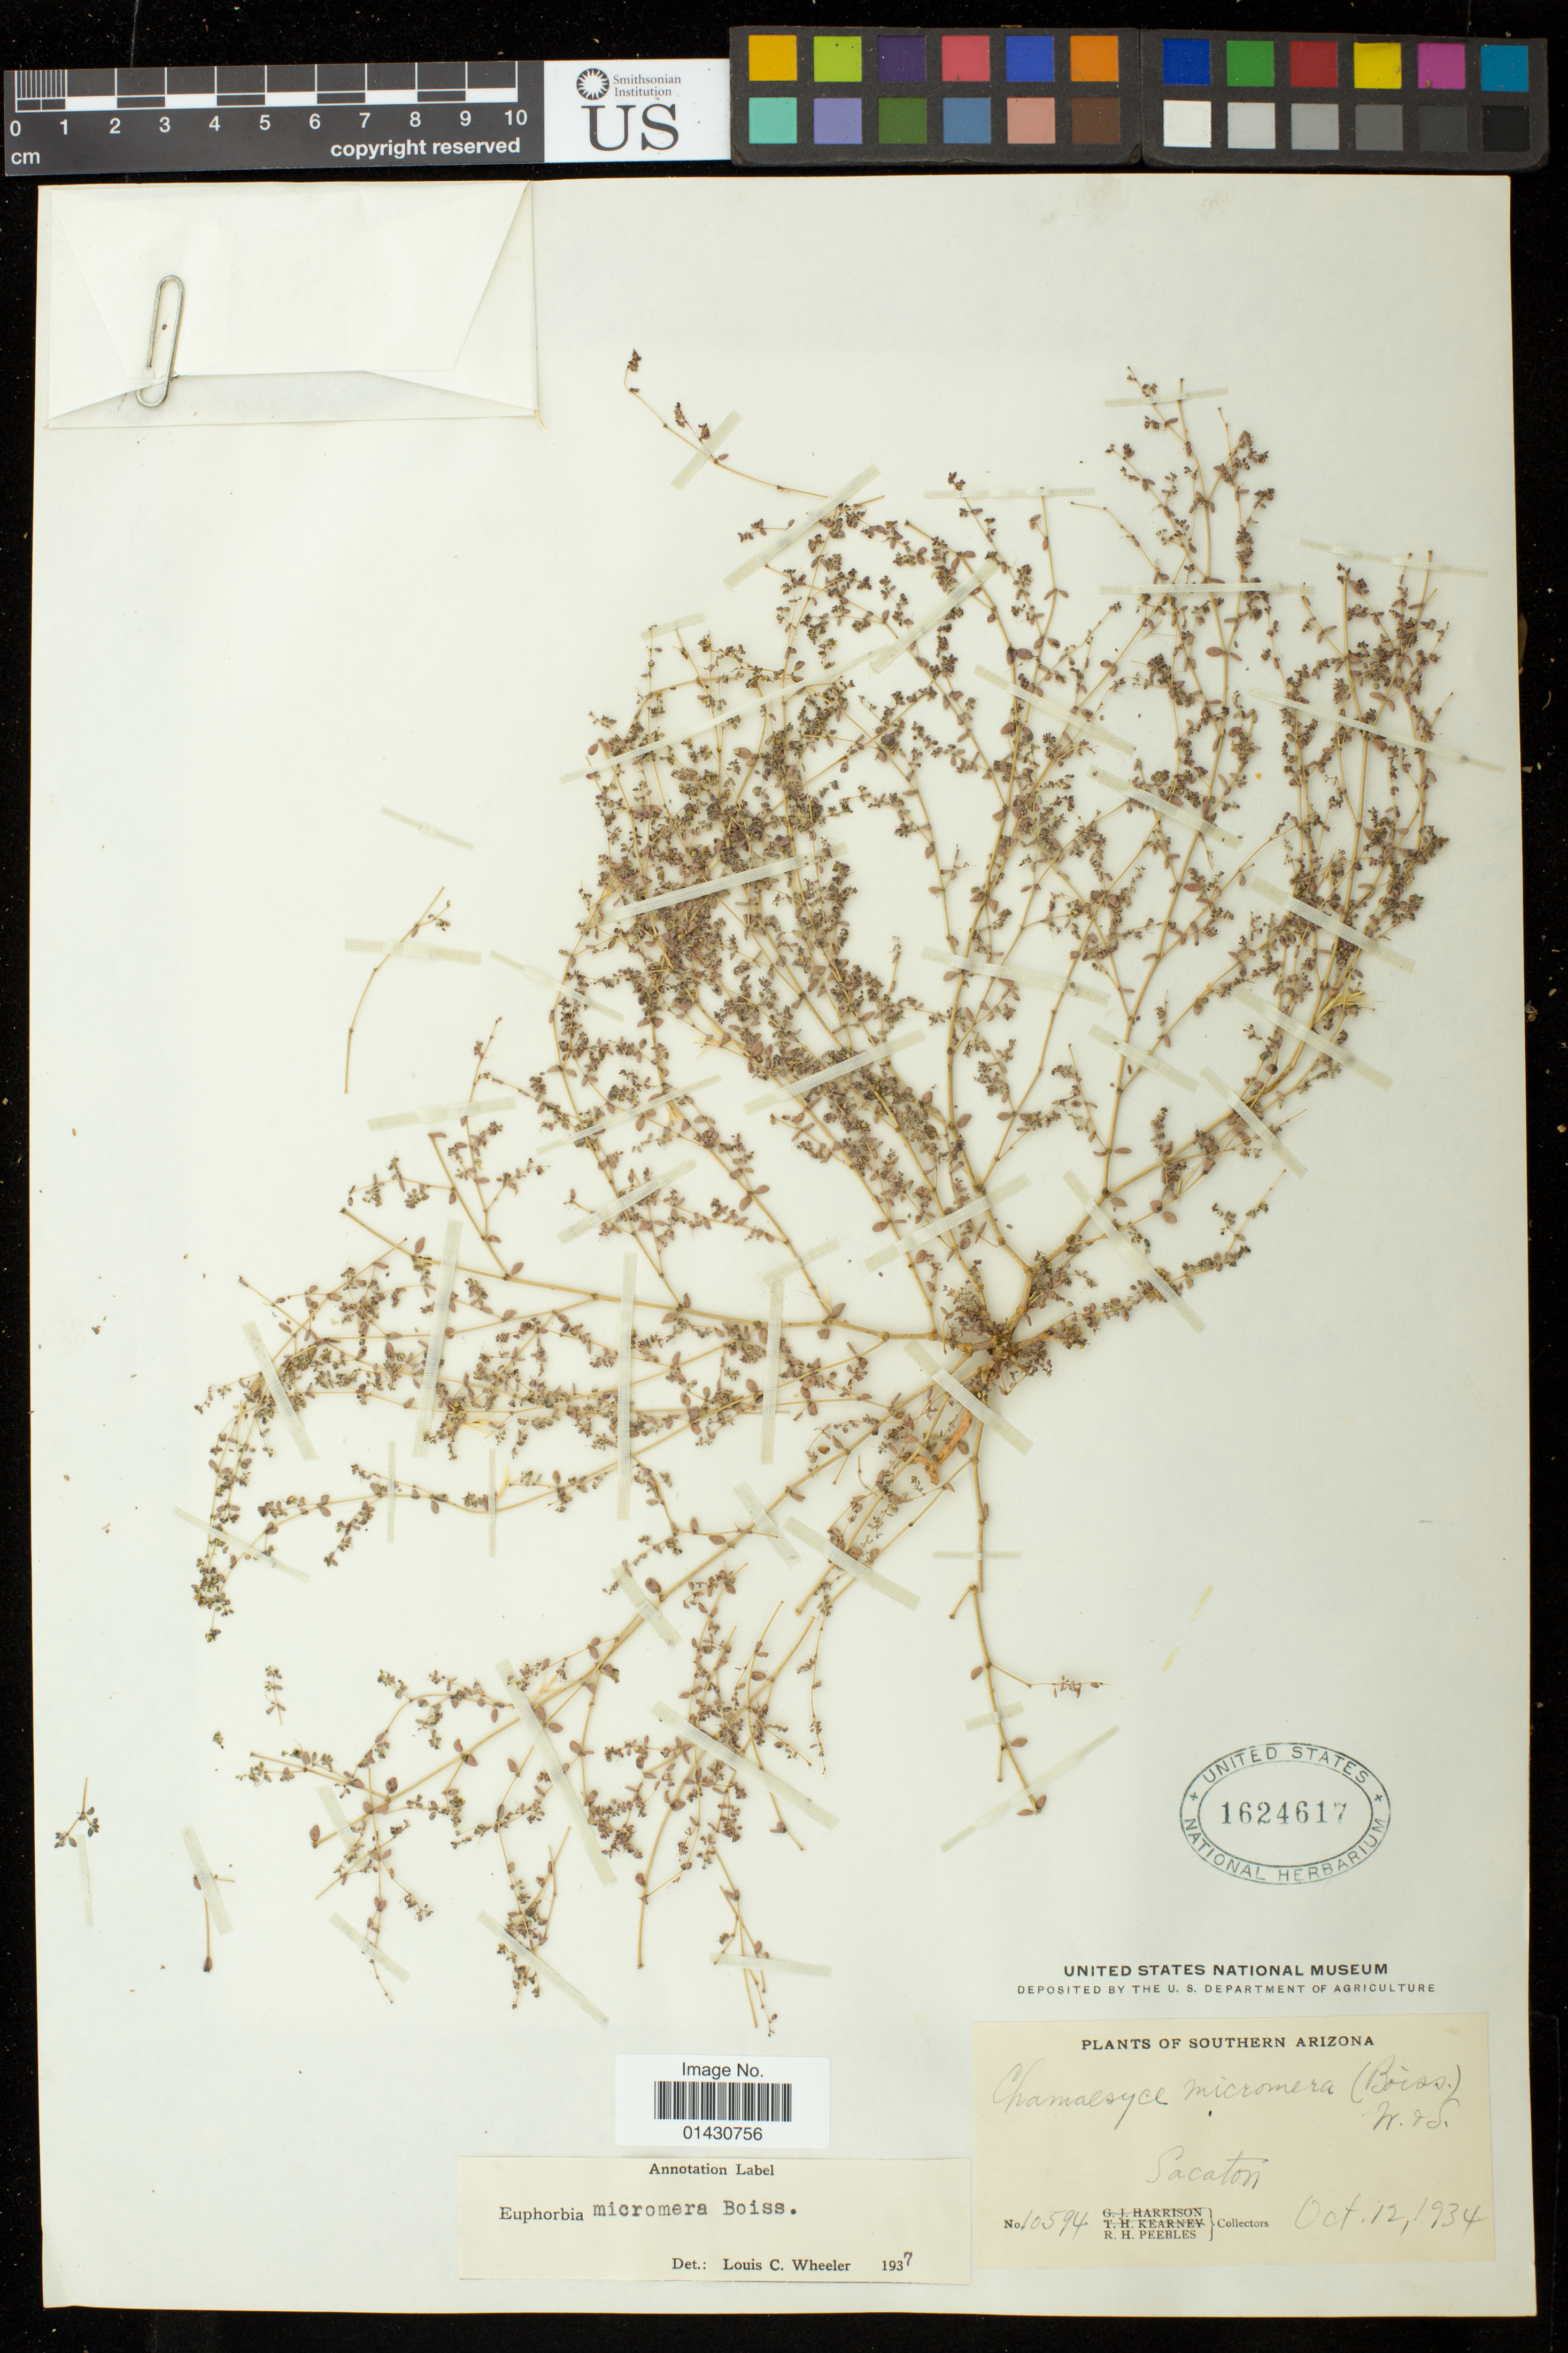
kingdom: Plantae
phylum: Tracheophyta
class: Magnoliopsida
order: Malpighiales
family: Euphorbiaceae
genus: Euphorbia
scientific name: Euphorbia micromera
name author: Boiss.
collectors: R. H. Peebles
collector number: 10594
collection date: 1934-10-12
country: United States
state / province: Arizona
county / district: Pinal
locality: Sacaton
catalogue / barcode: US 1624617